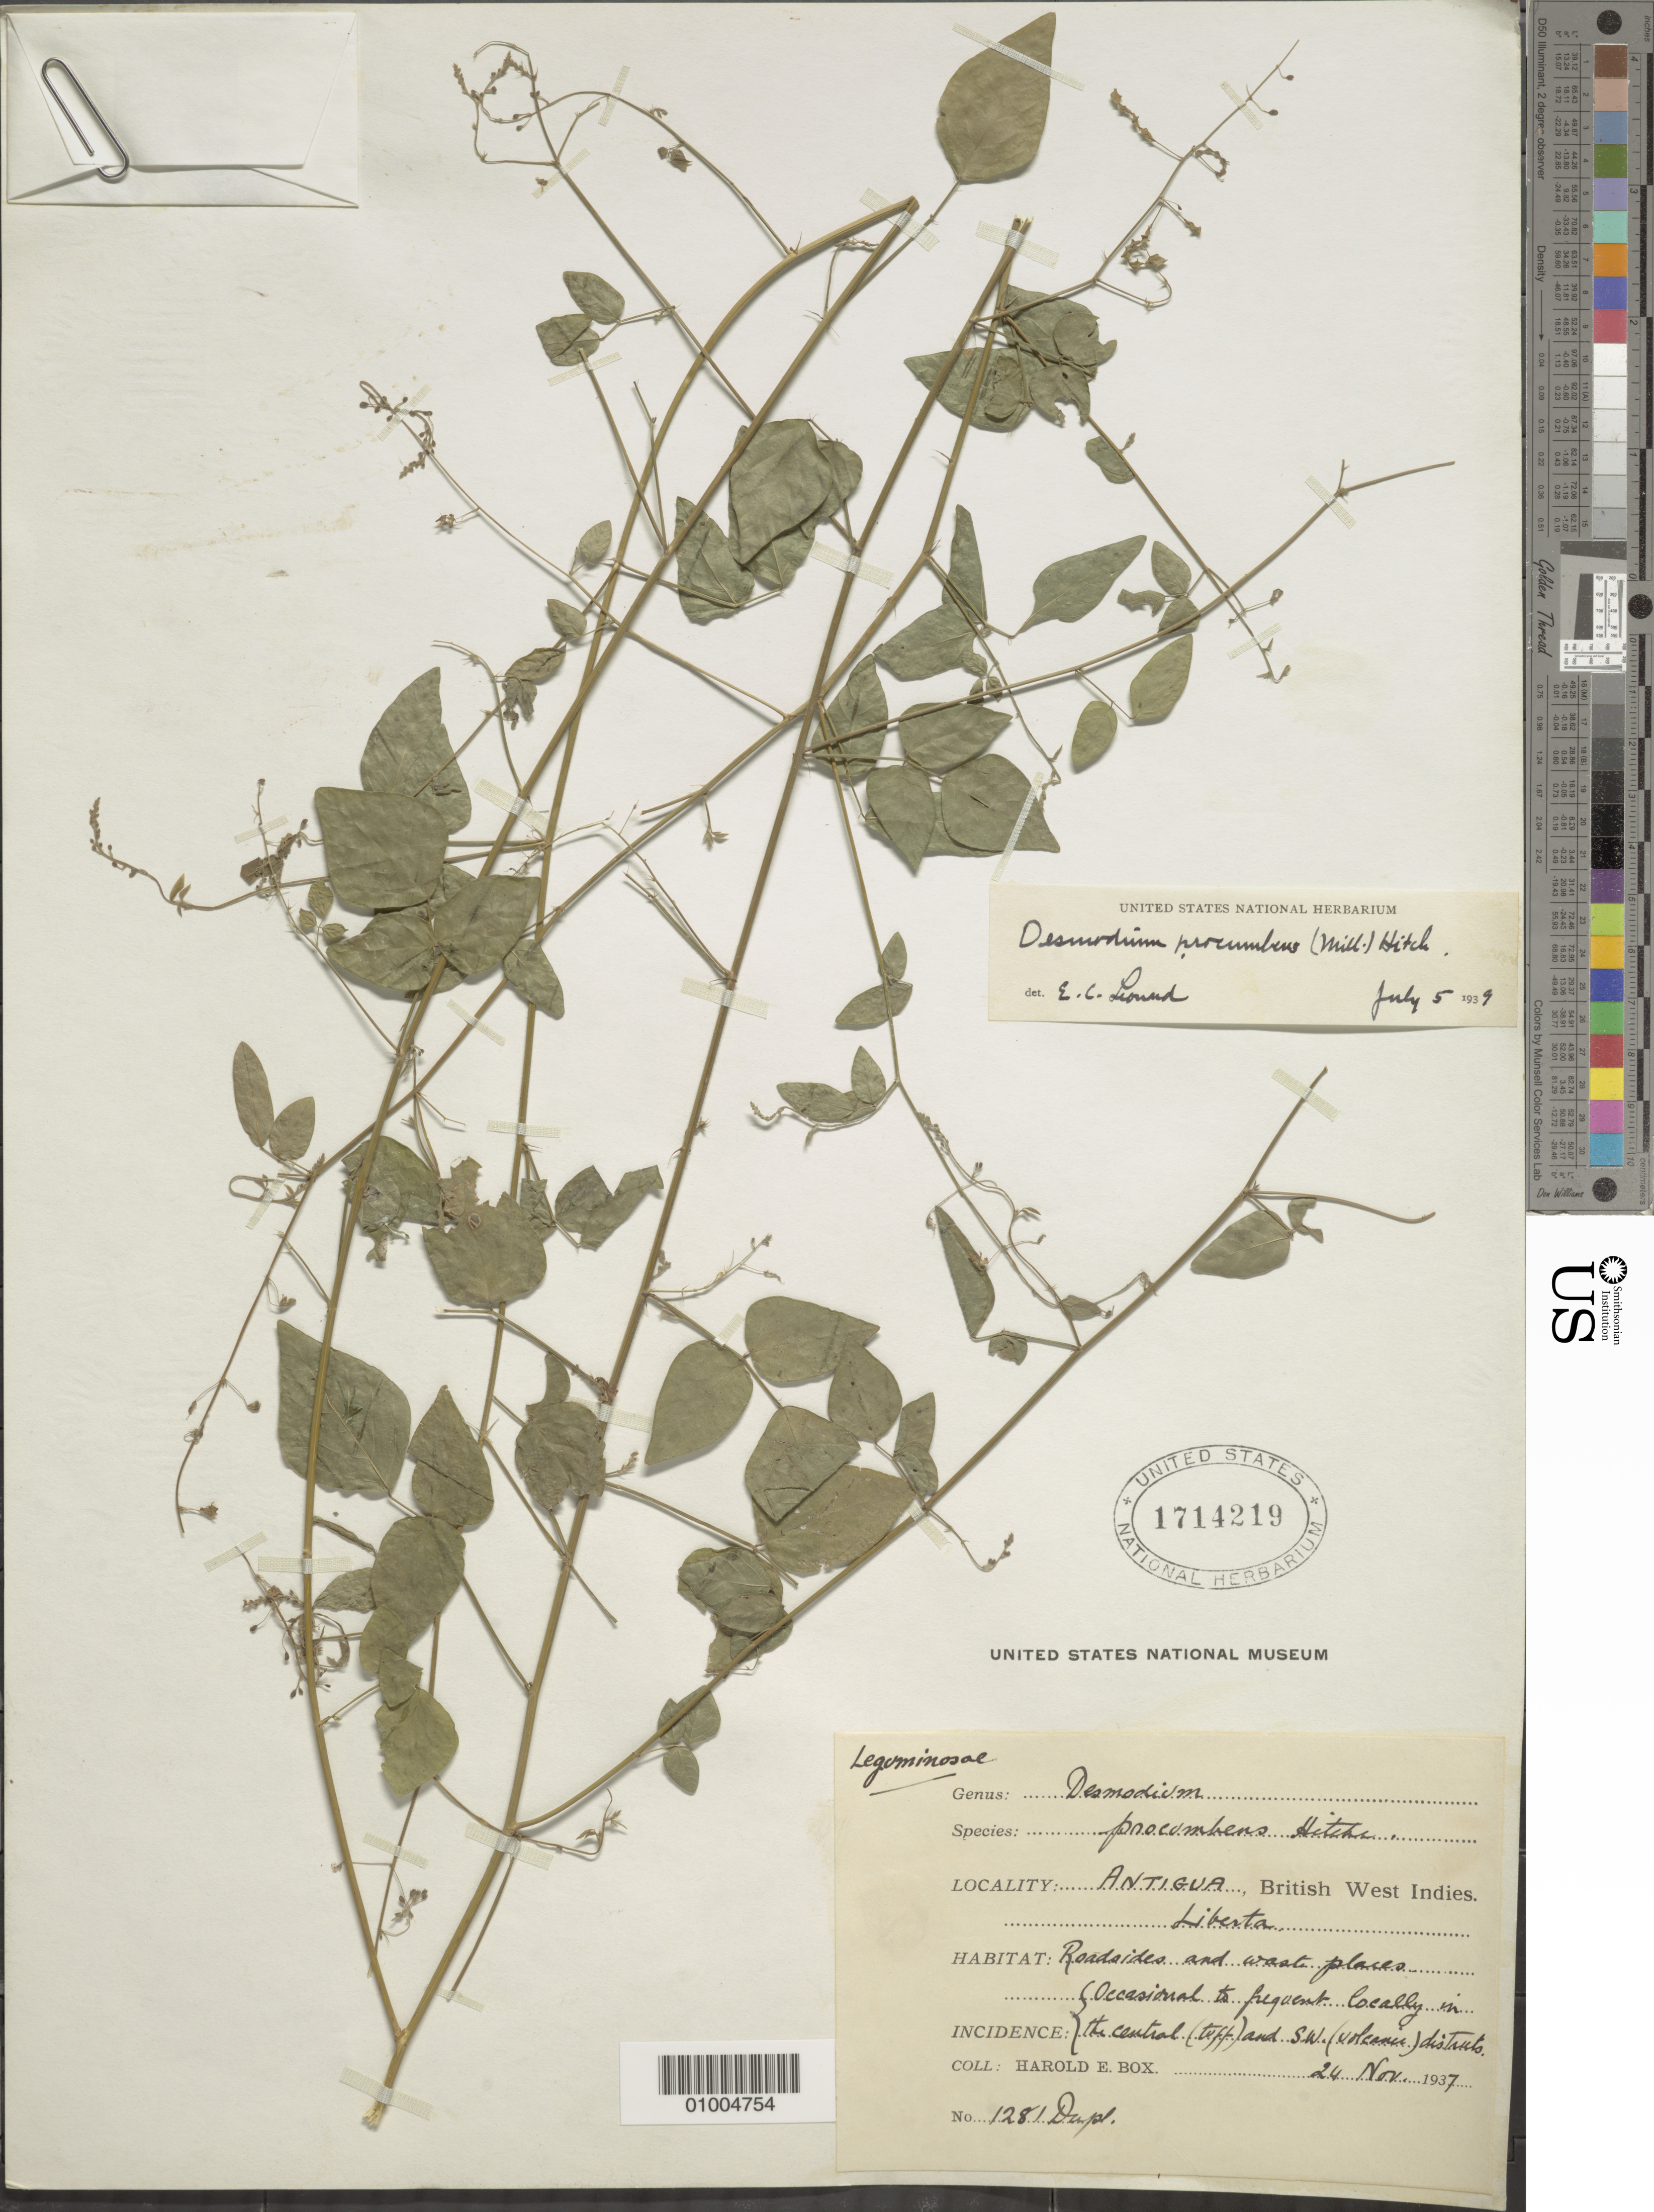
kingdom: Plantae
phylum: Tracheophyta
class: Magnoliopsida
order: Fabales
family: Fabaceae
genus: Desmodium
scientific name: Desmodium procumbens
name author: (Mill.) Hitchc.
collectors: H. E. Box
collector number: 1281 Dupl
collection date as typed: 24 Nov 1937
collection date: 1937-11-24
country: Antigua and Barbuda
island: Antigua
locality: Occasional to frequent locally in the central and Sw districts.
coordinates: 0 N, 0 E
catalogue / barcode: US 1714219